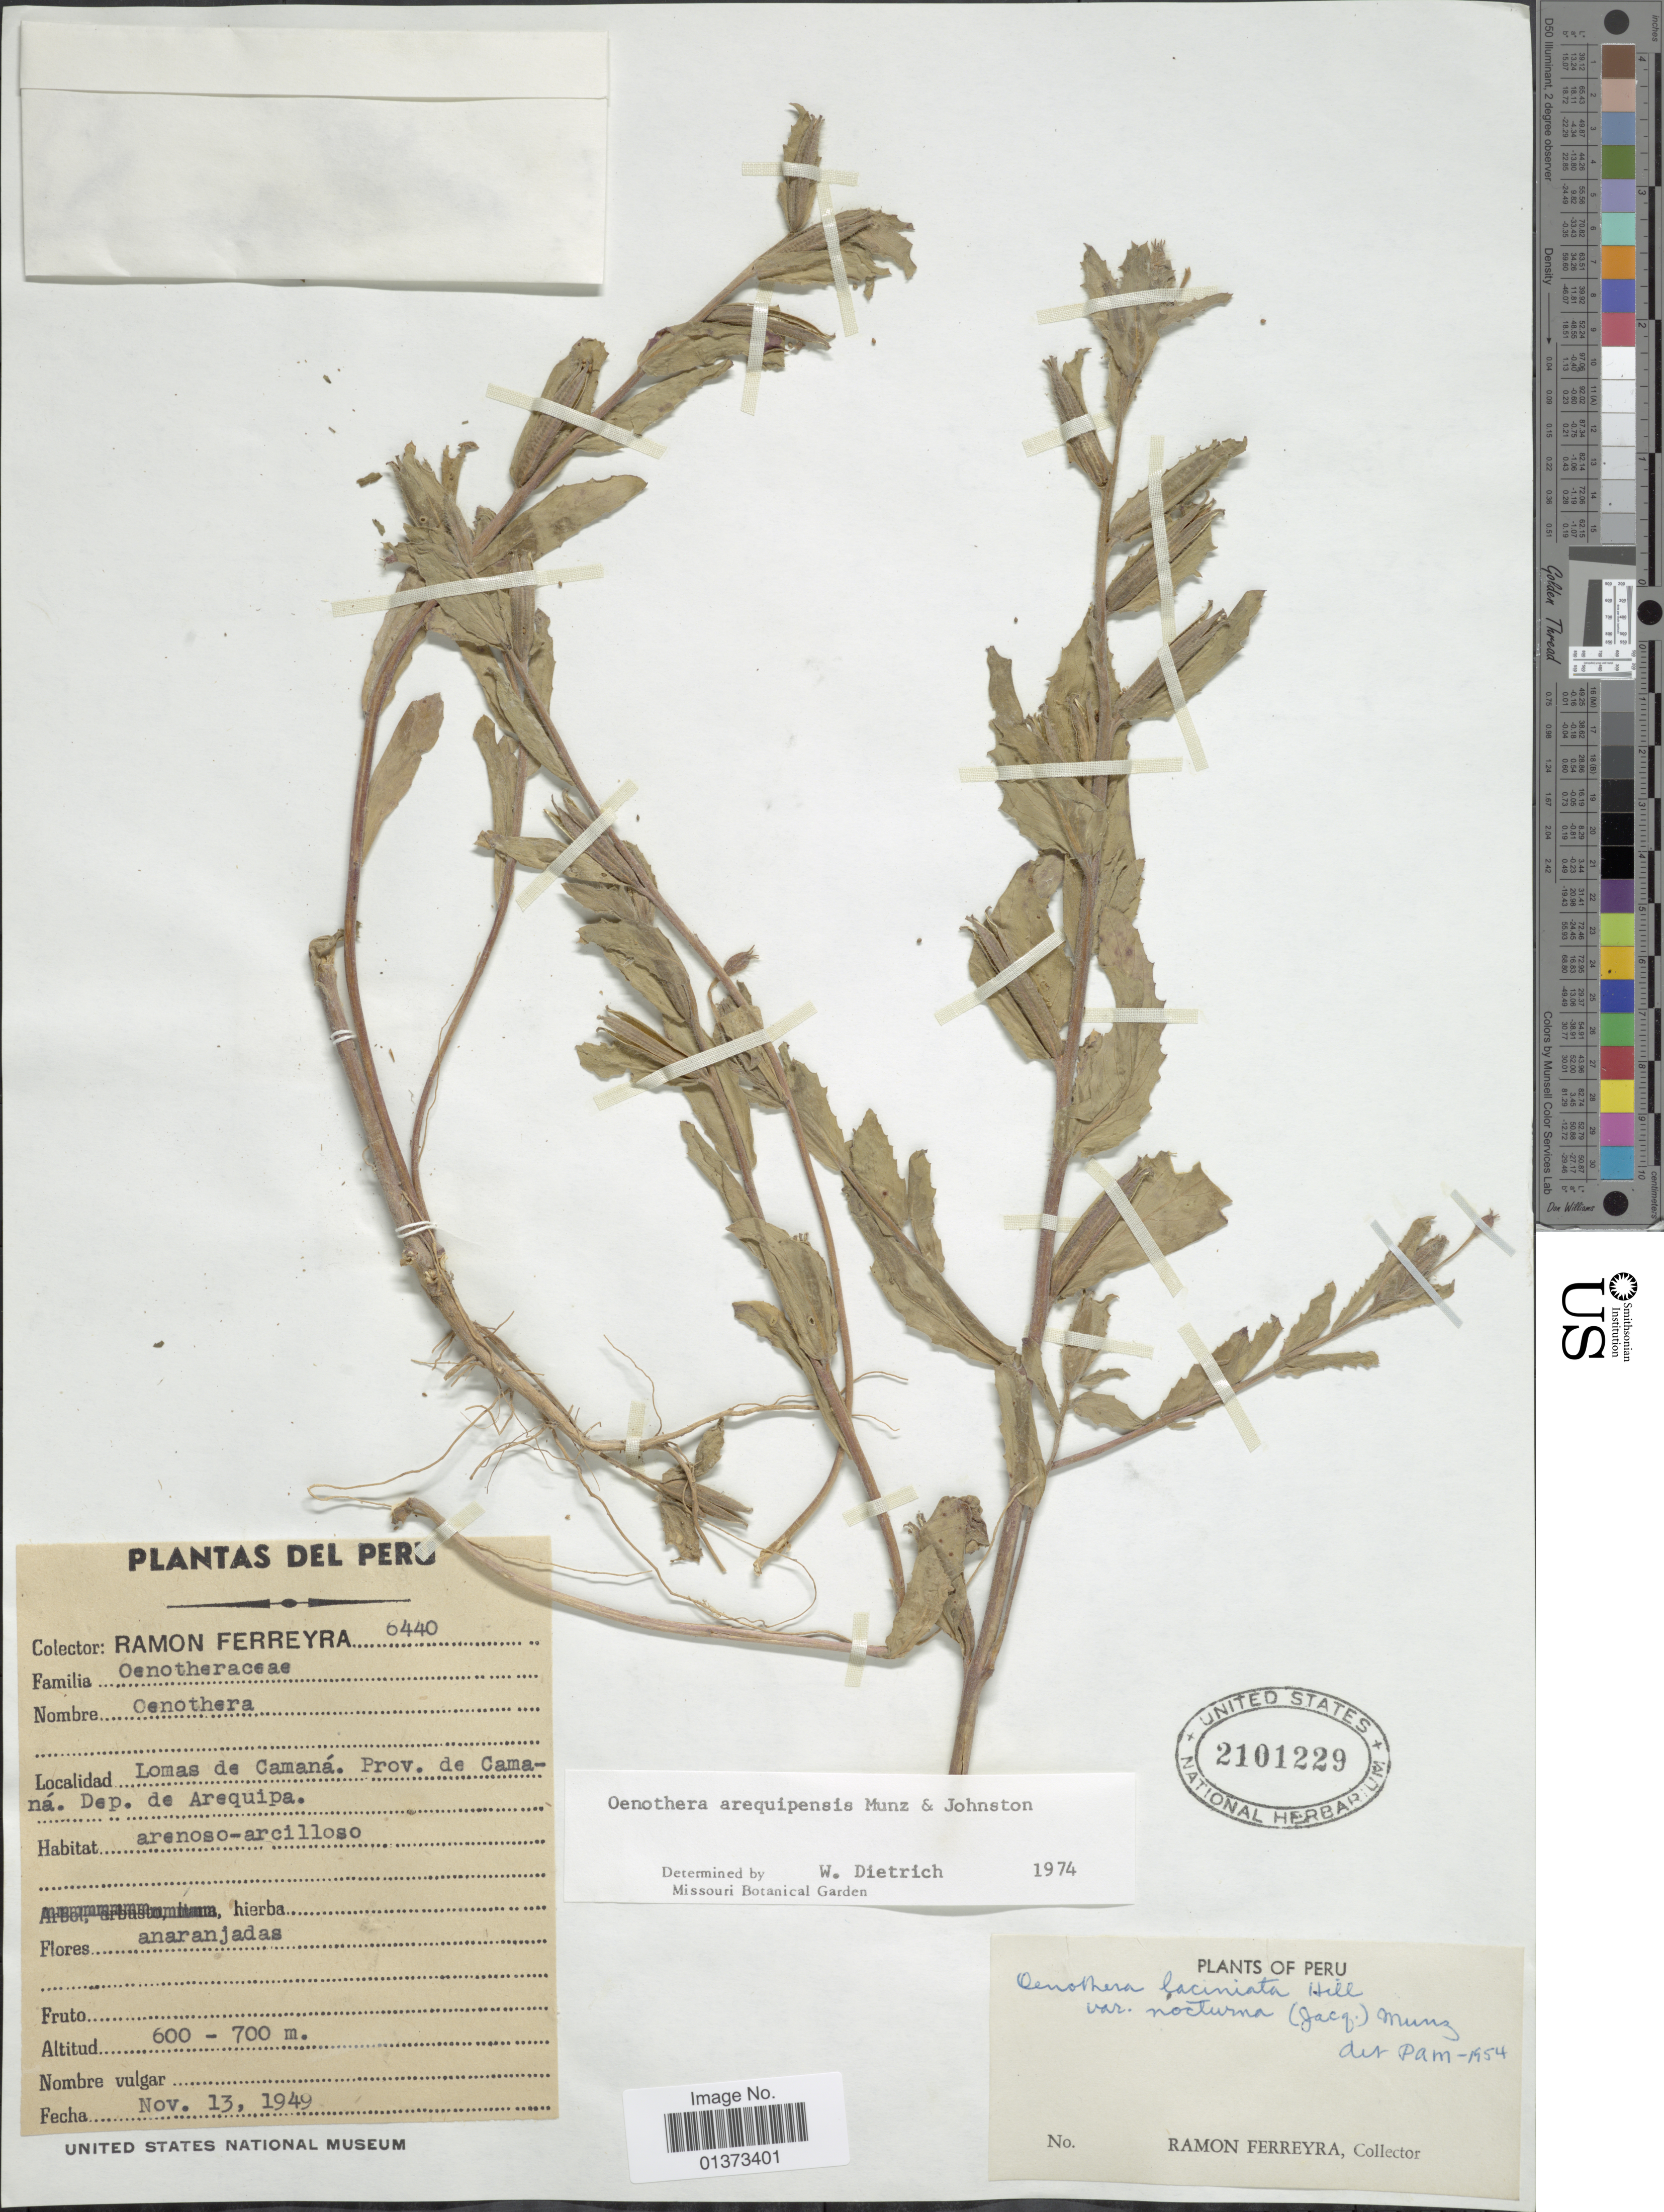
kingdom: Plantae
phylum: Tracheophyta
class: Magnoliopsida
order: Myrtales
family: Onagraceae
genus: Oenothera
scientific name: Oenothera arequipensis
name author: Munz & I.M. Johnst.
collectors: R. A. Ferreyra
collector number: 6440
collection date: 1949-11-13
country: Peru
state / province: Arequipa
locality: Lomas de Camaná, Prov. de Camaná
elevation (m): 600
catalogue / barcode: US 2101229